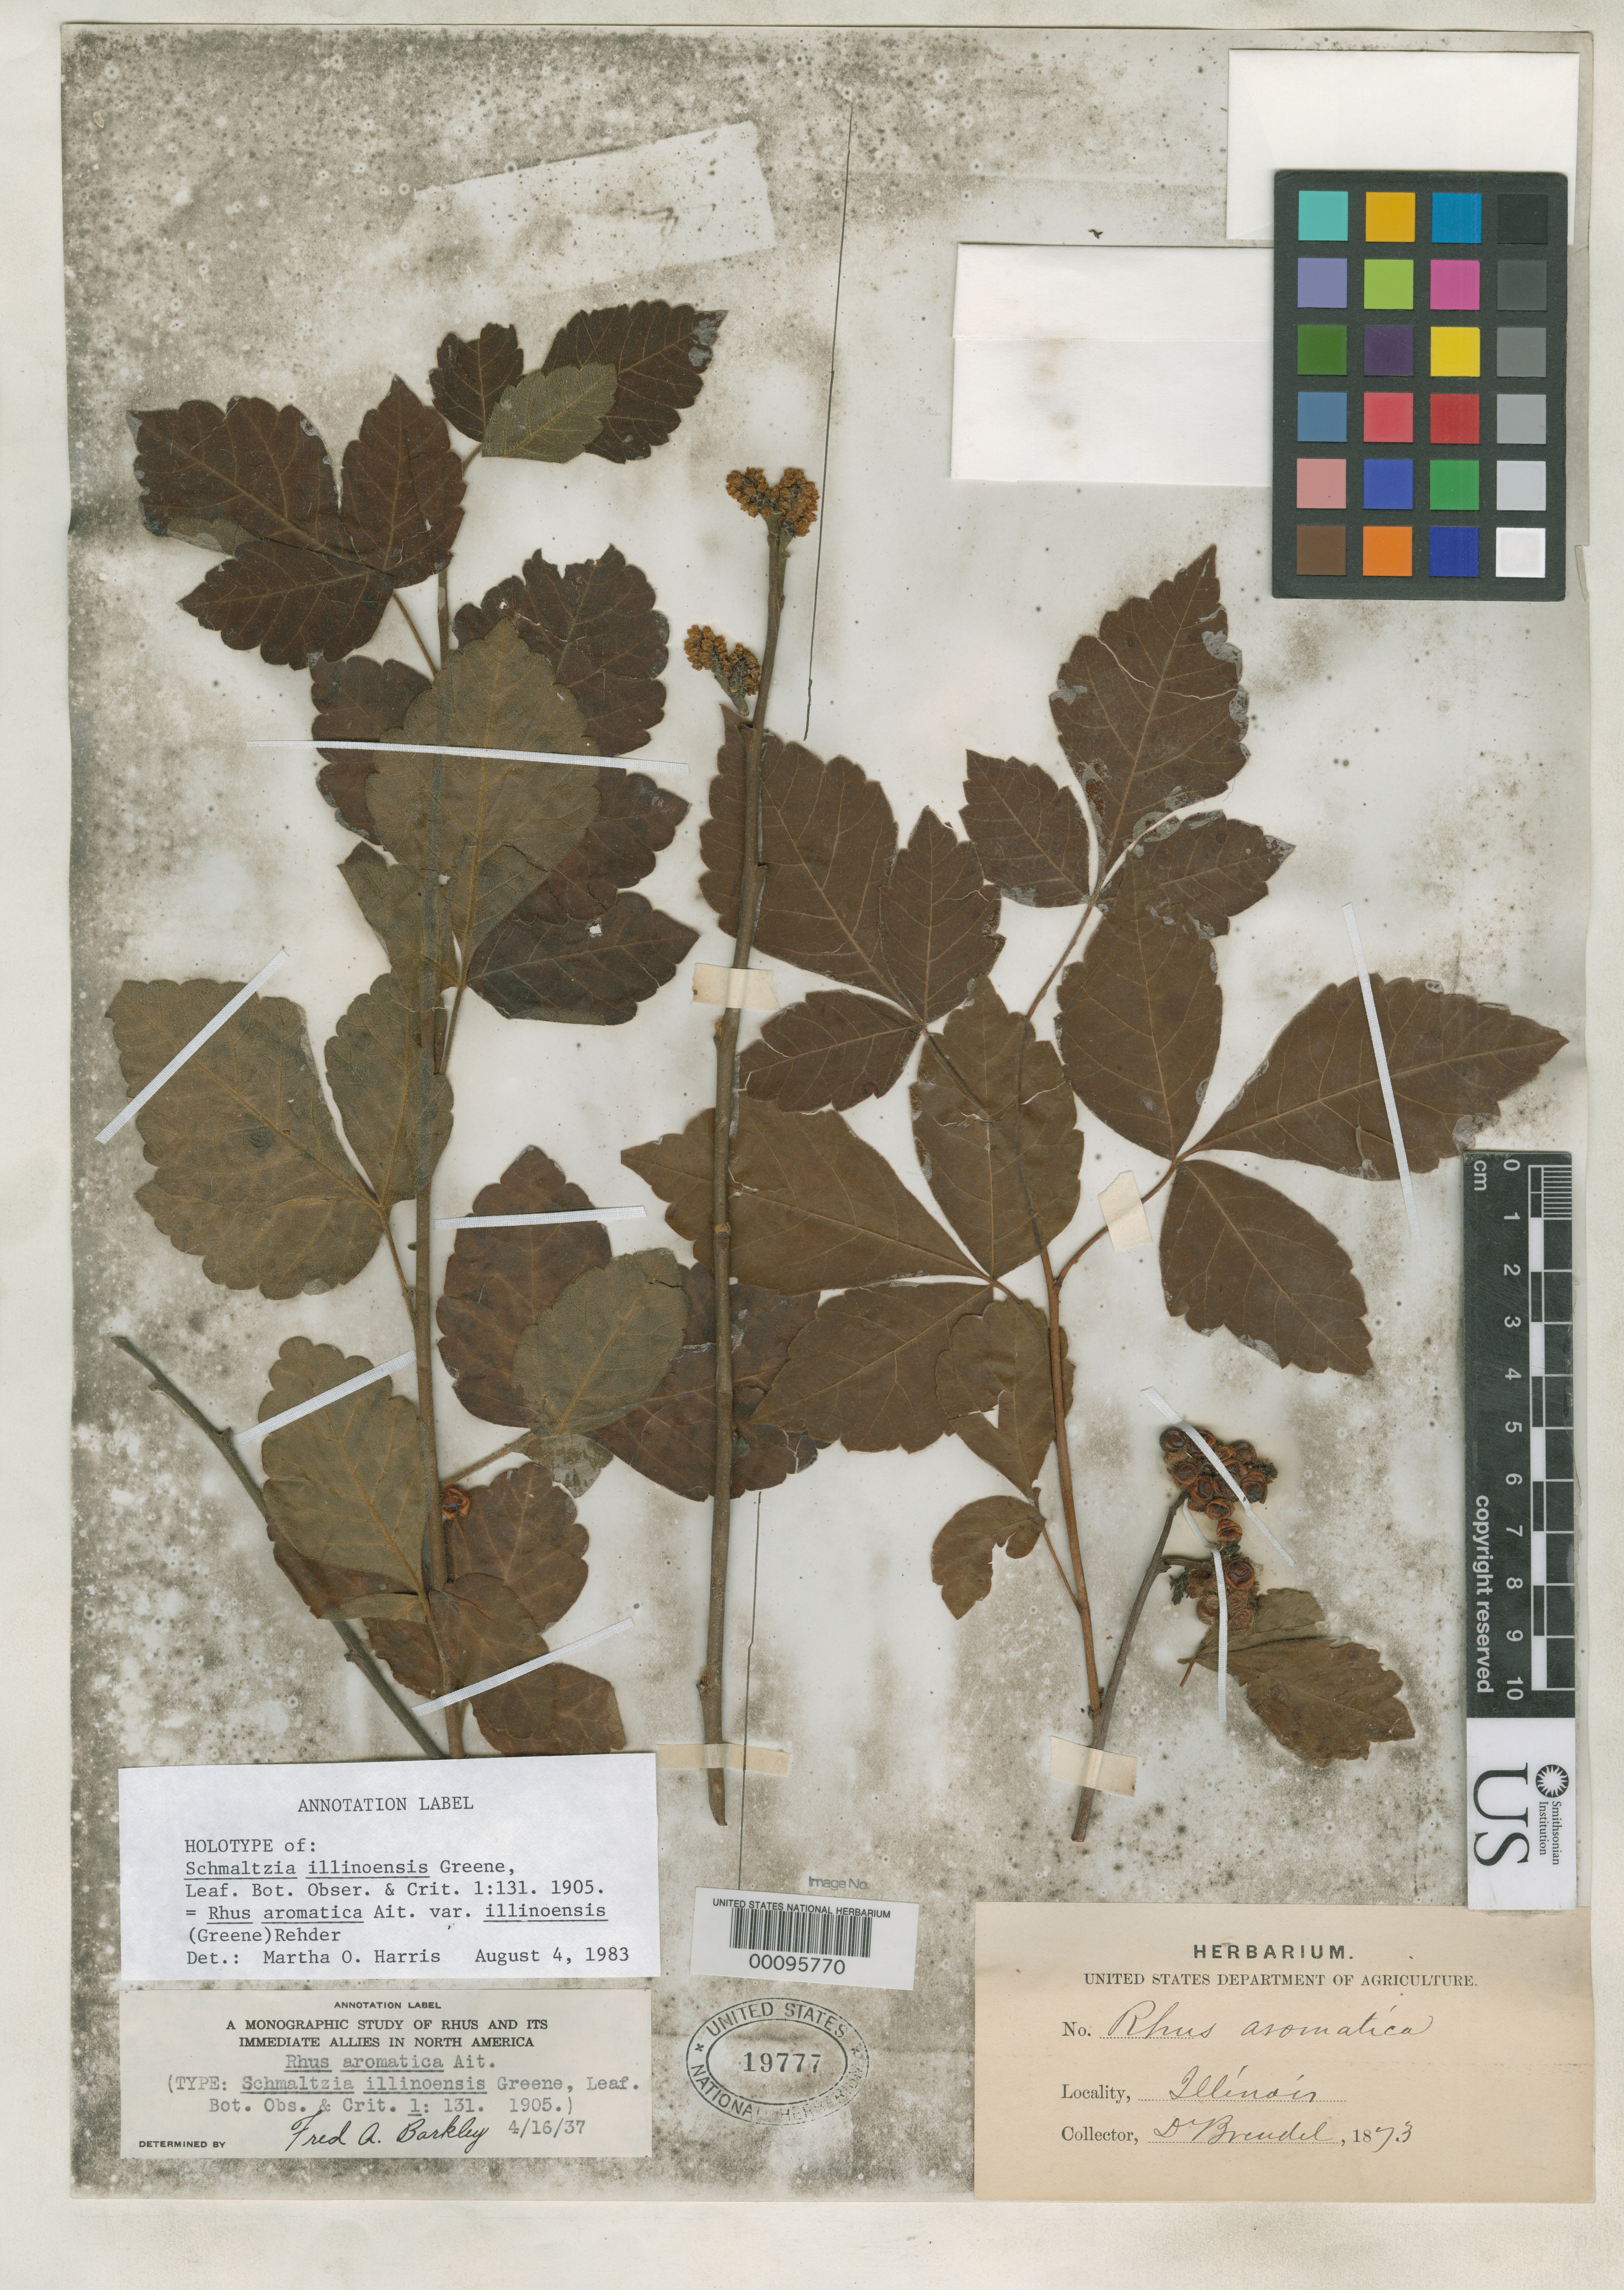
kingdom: Plantae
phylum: Tracheophyta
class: Magnoliopsida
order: Sapindales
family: Anacardiaceae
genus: Schmaltzia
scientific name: Schmaltzia illinoensis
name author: Greene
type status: Holotype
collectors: F. Brendel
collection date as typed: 1873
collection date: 1873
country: United States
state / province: Illinois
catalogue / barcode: US 19777